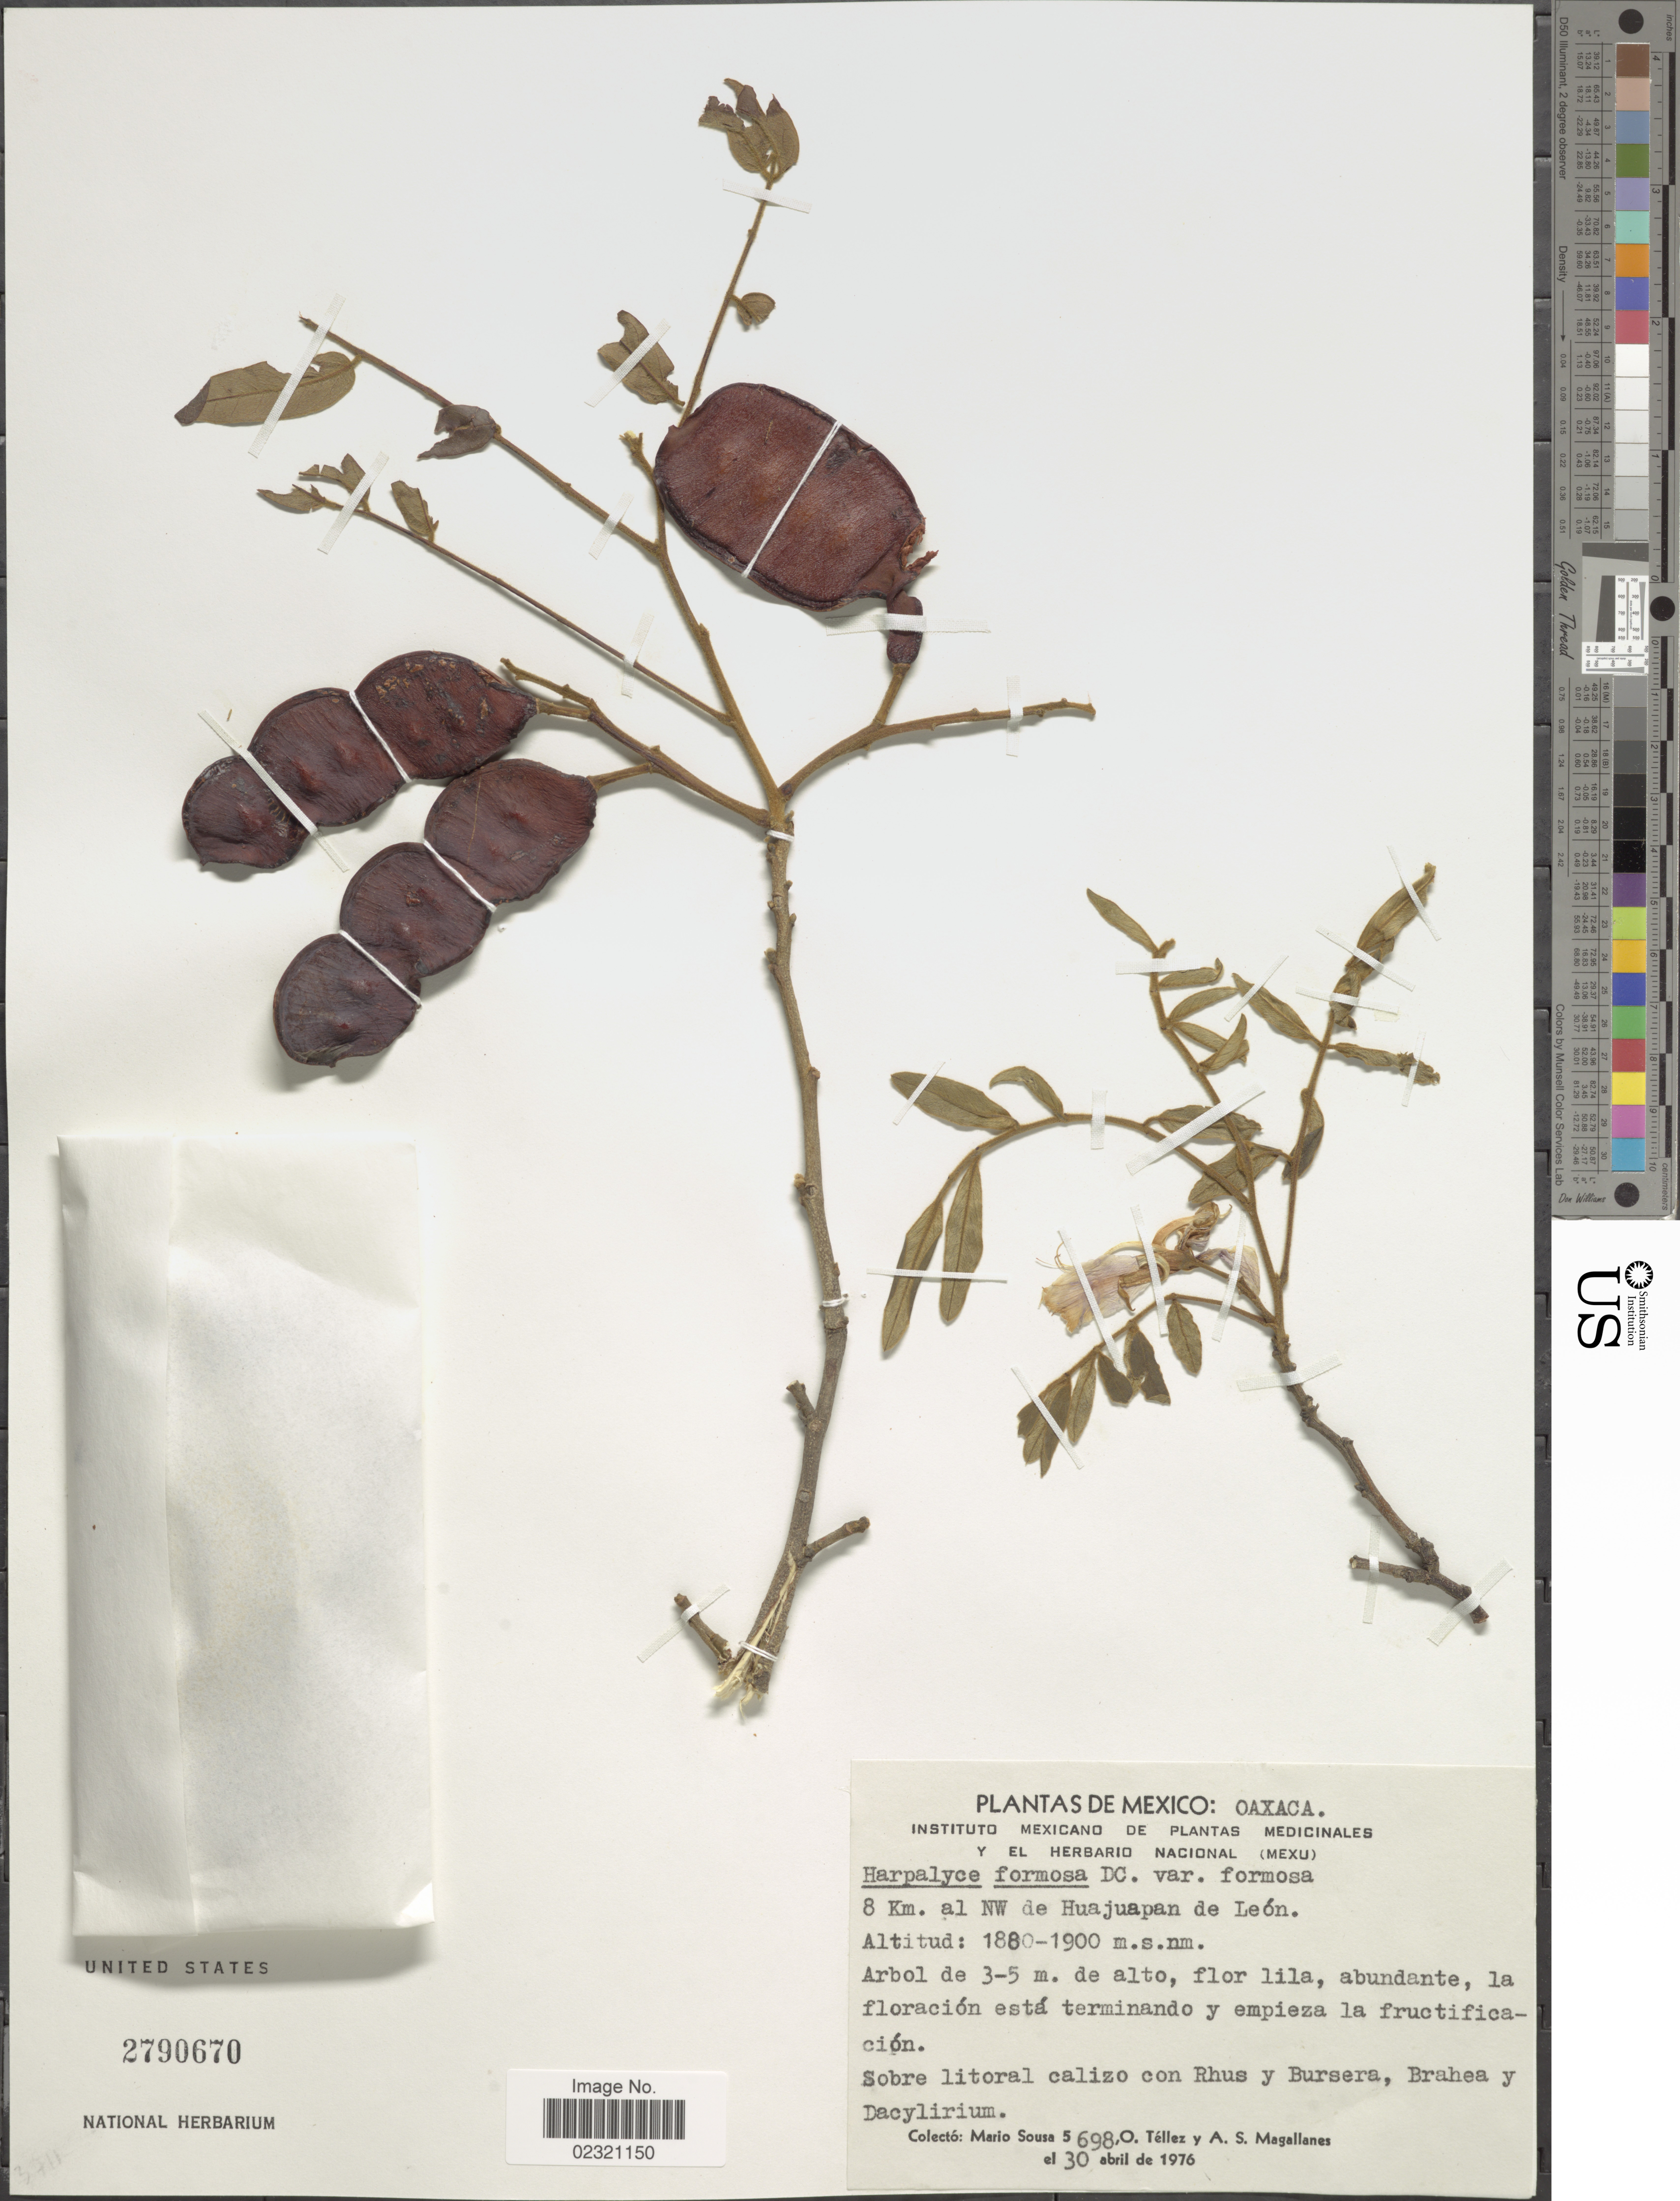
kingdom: Plantae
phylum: Tracheophyta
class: Magnoliopsida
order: Fabales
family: Fabaceae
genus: Harpalyce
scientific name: Harpalyce formosa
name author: DC.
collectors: M. Sousa S., O. Tellez & A. Magallanes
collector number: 5698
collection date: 1976-04-30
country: Mexico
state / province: Oaxaca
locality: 8 km al NW de Huajuapan de Leon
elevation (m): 1880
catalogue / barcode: US 2790670